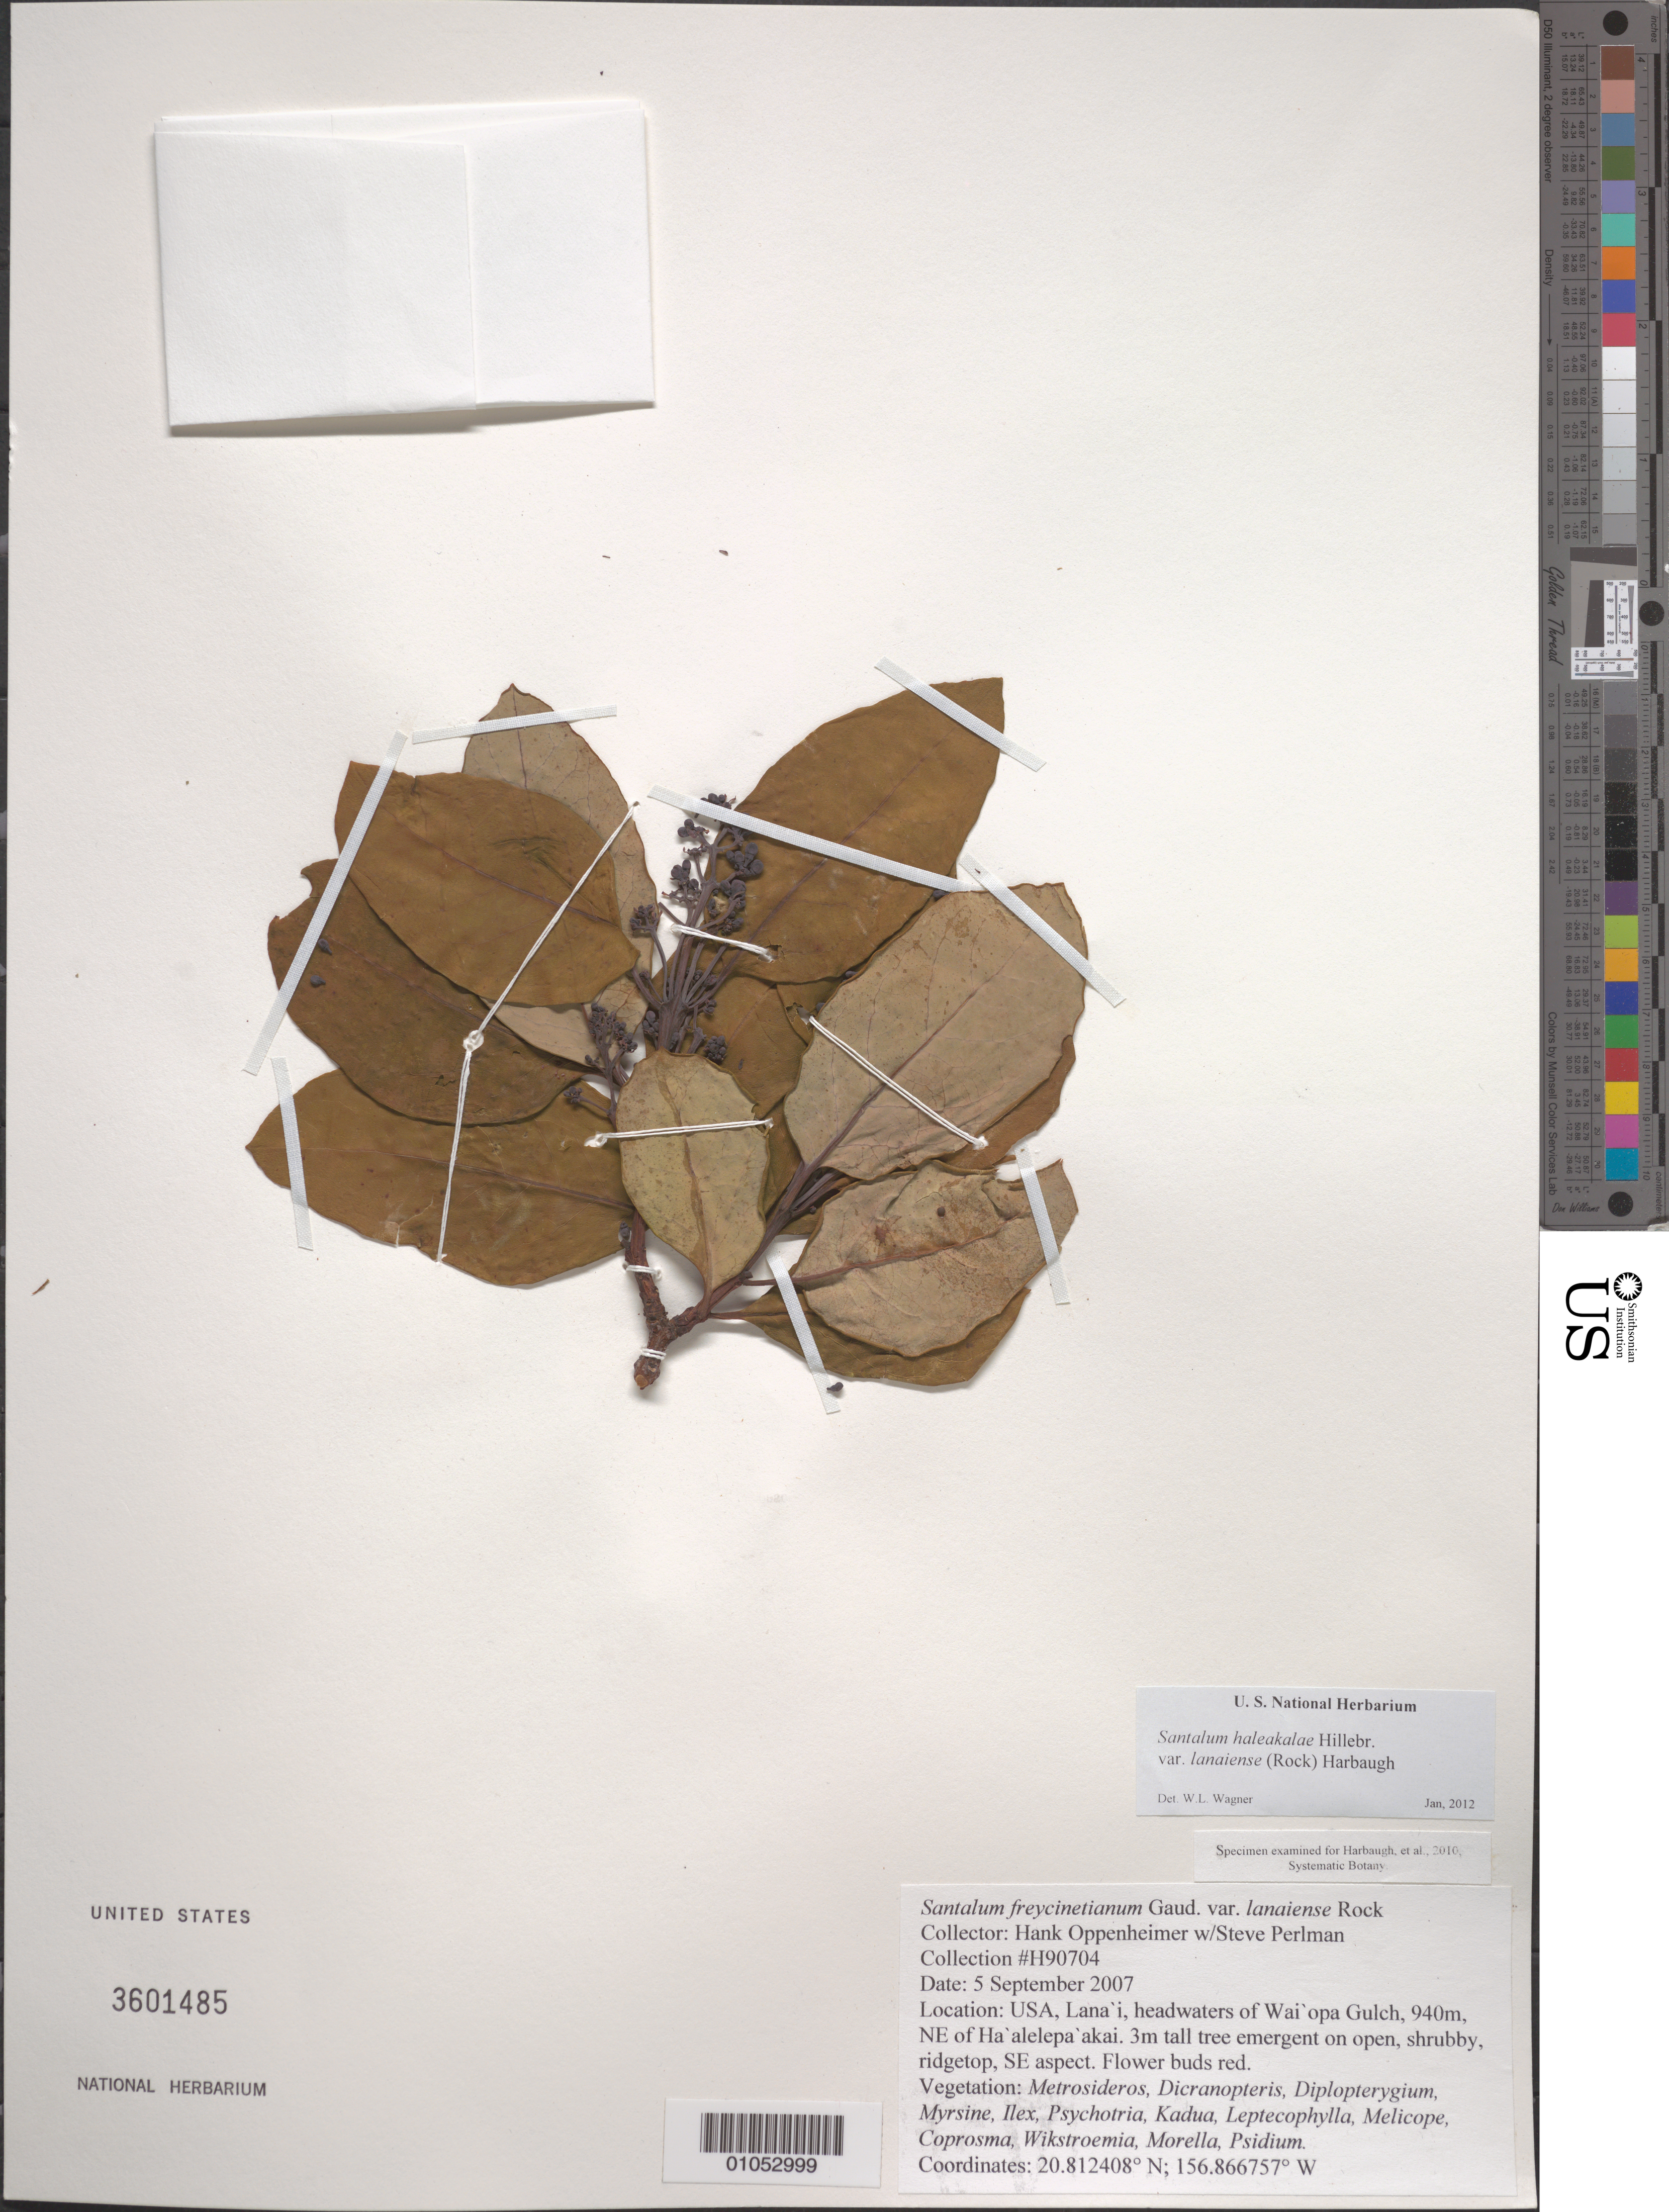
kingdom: Plantae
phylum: Tracheophyta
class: Magnoliopsida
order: Santalales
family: Santalaceae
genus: Santalum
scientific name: Santalum haleakalae var. lanaiense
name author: (Rock) Harbaugh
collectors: H. L. Oppenheimer & S. P. Perlman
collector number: H90704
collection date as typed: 5 Sep 2007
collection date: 2007-09-05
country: United States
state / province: Hawaii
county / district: Maui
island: Lana'i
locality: headwaters, of Waiopa Gulch, NE of Haalelepaakai.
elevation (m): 940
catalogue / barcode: US 3601485